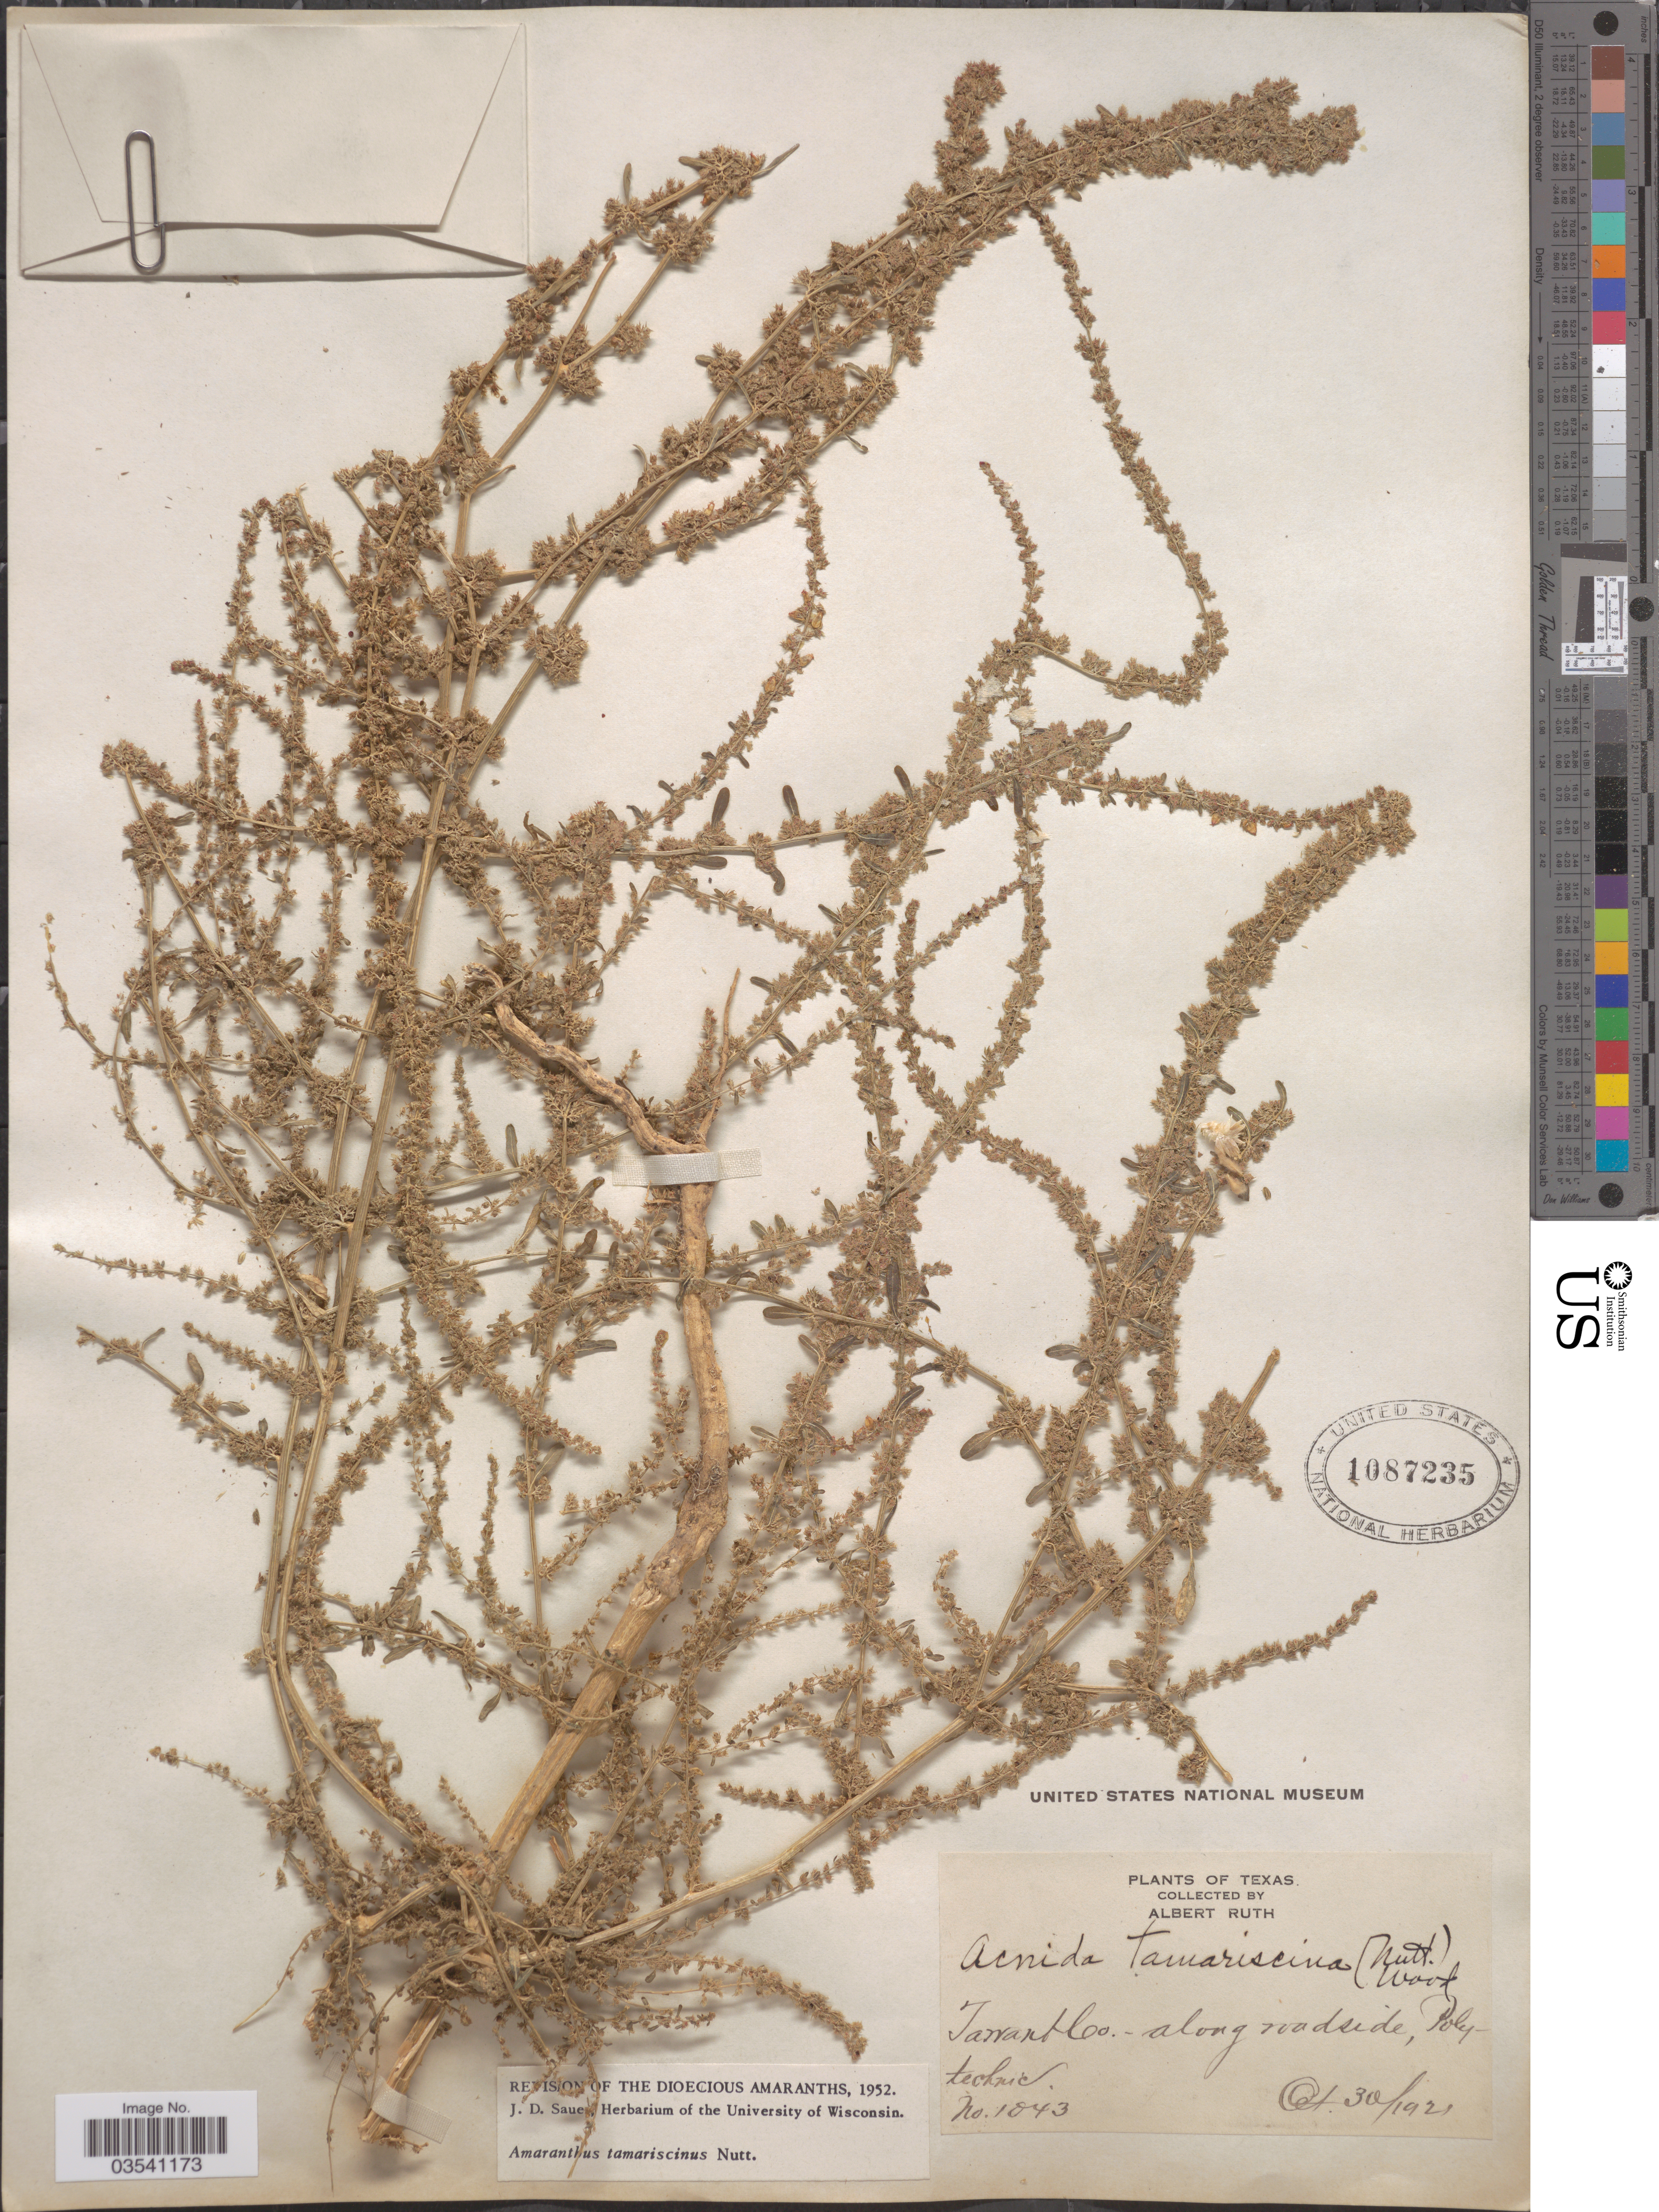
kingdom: Plantae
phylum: Tracheophyta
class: Magnoliopsida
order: Caryophyllales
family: Amaranthaceae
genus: Amaranthus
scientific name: Amaranthus tamariscinus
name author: Nutt.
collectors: A. Ruth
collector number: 1043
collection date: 1921-10-30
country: United States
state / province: Texas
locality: Tarrant Co.- along roadside, Polytechnic.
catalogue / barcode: US 1087235